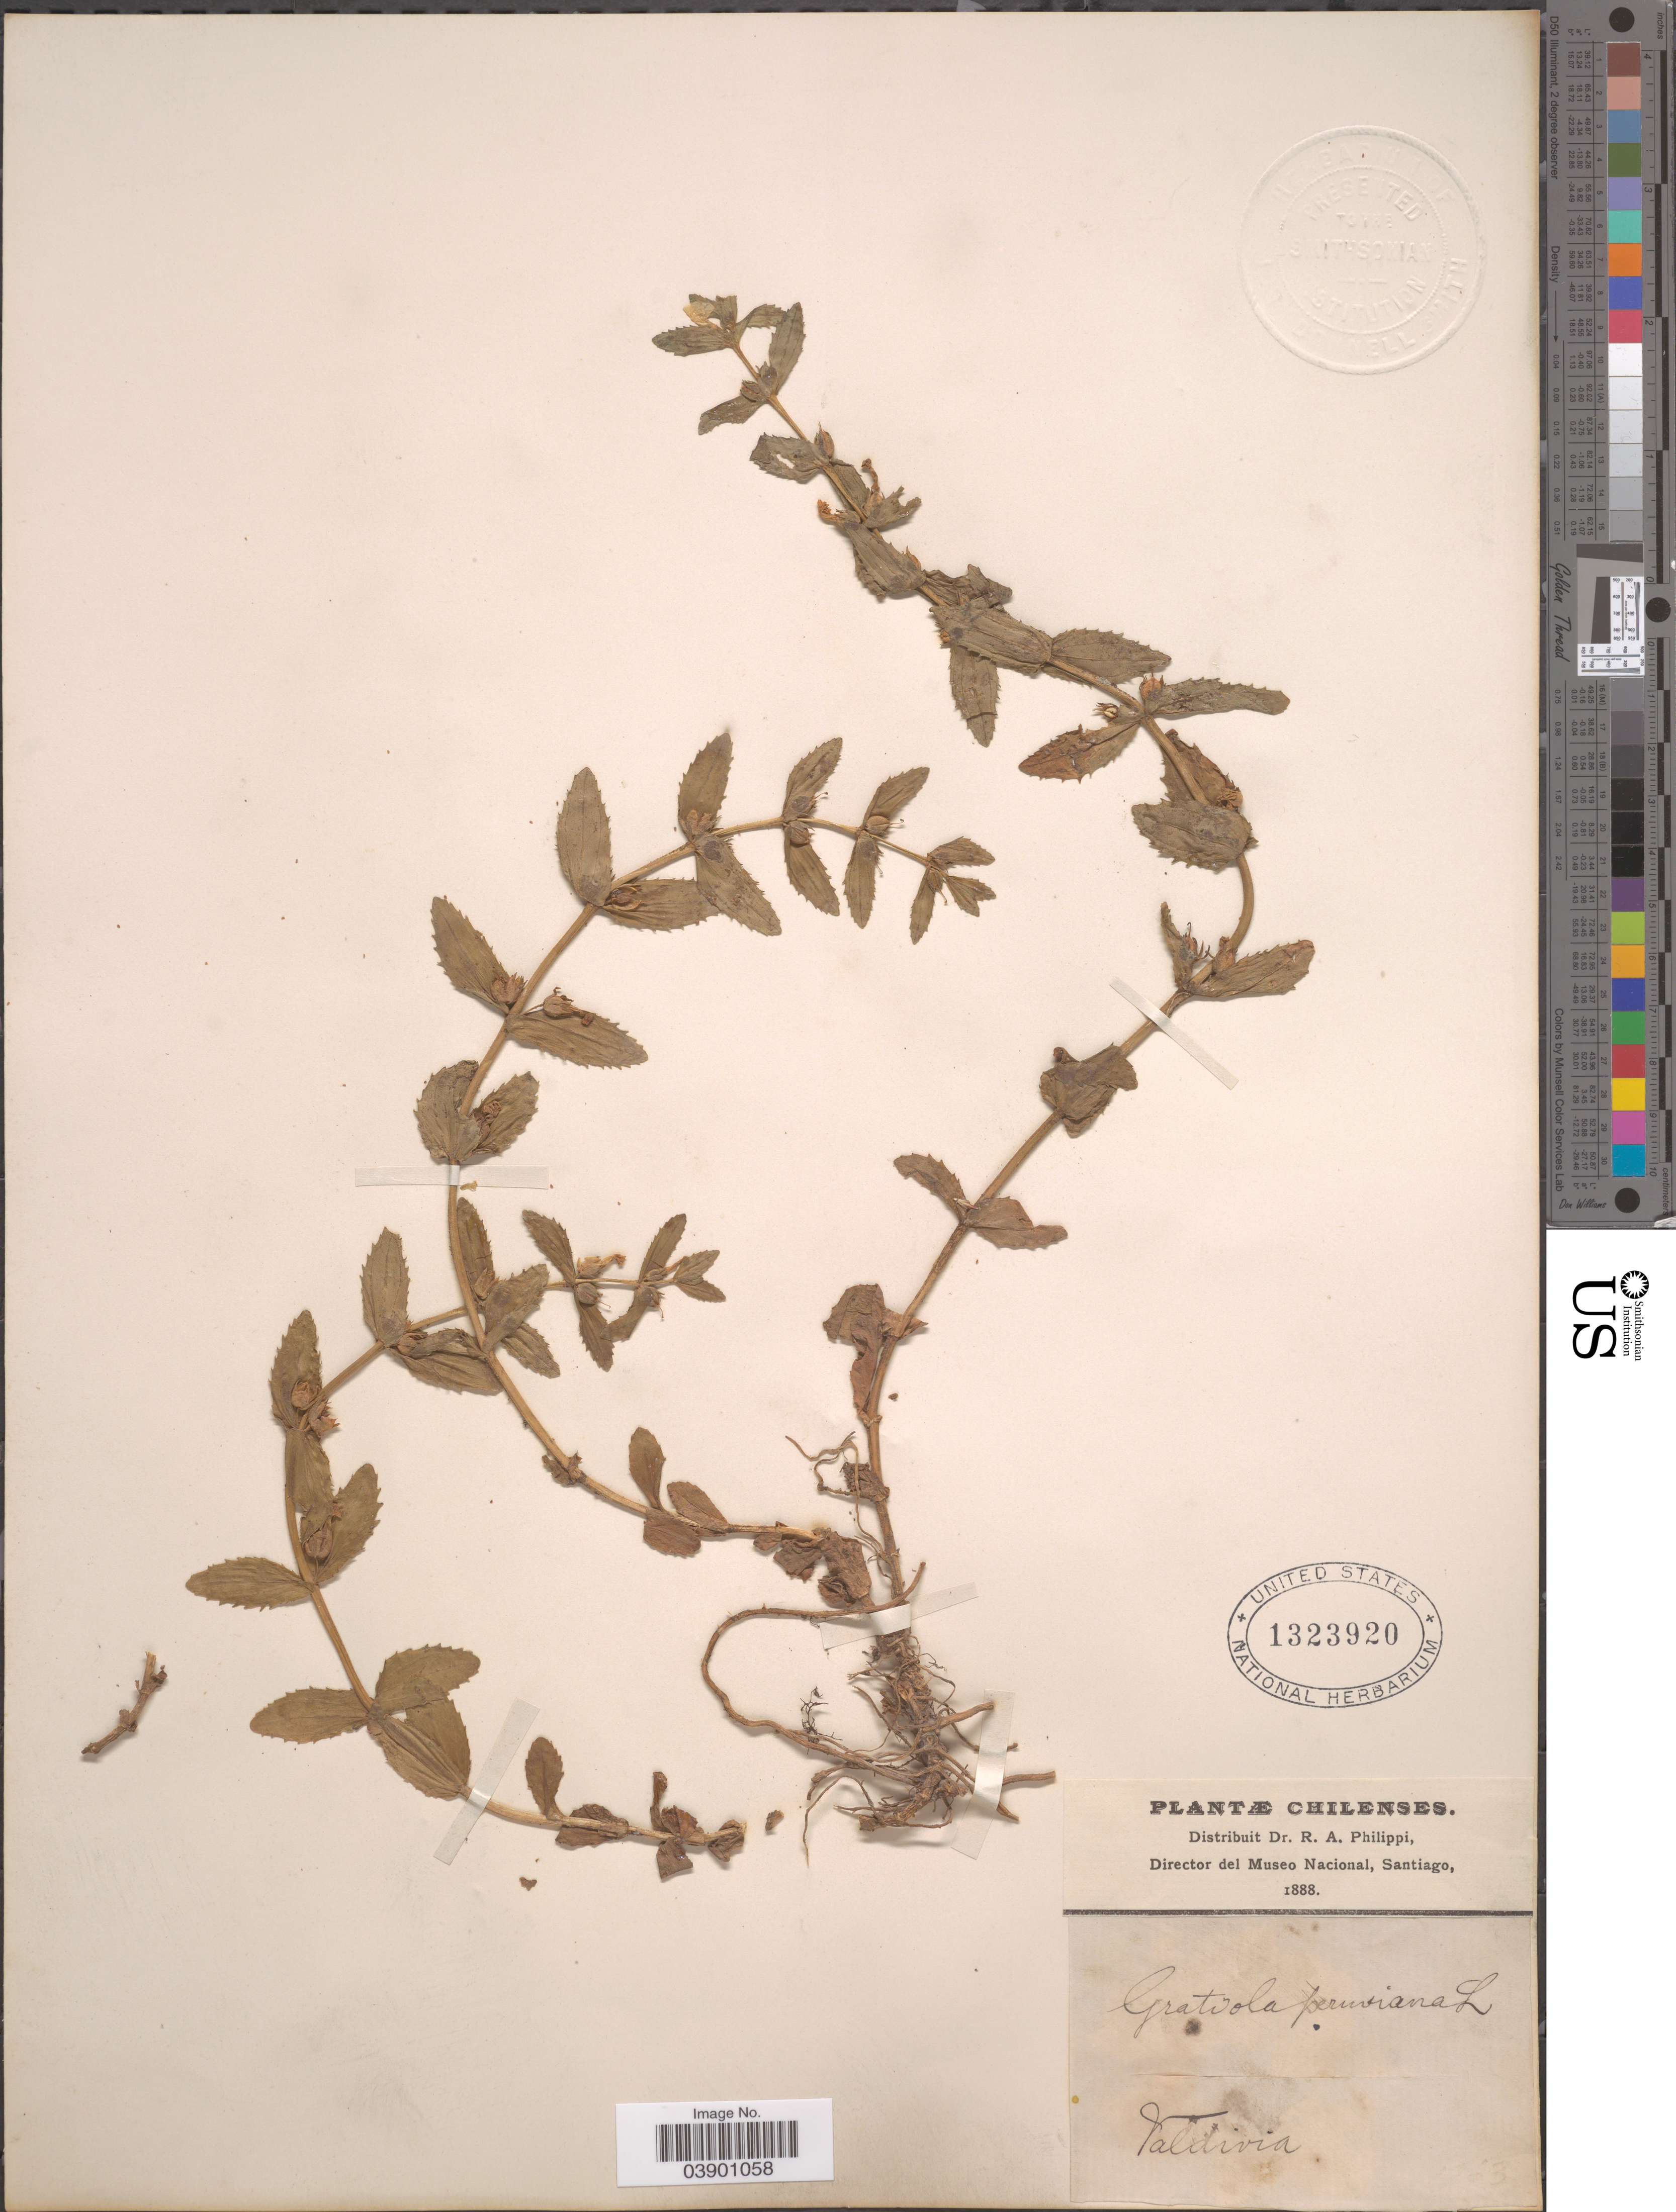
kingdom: Plantae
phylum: Tracheophyta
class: Magnoliopsida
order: Lamiales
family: Plantaginaceae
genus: Gratiola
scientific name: Gratiola peruviana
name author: L.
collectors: R. A. Philippi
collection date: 1888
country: Chile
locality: Valdivia.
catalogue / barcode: US 1323920